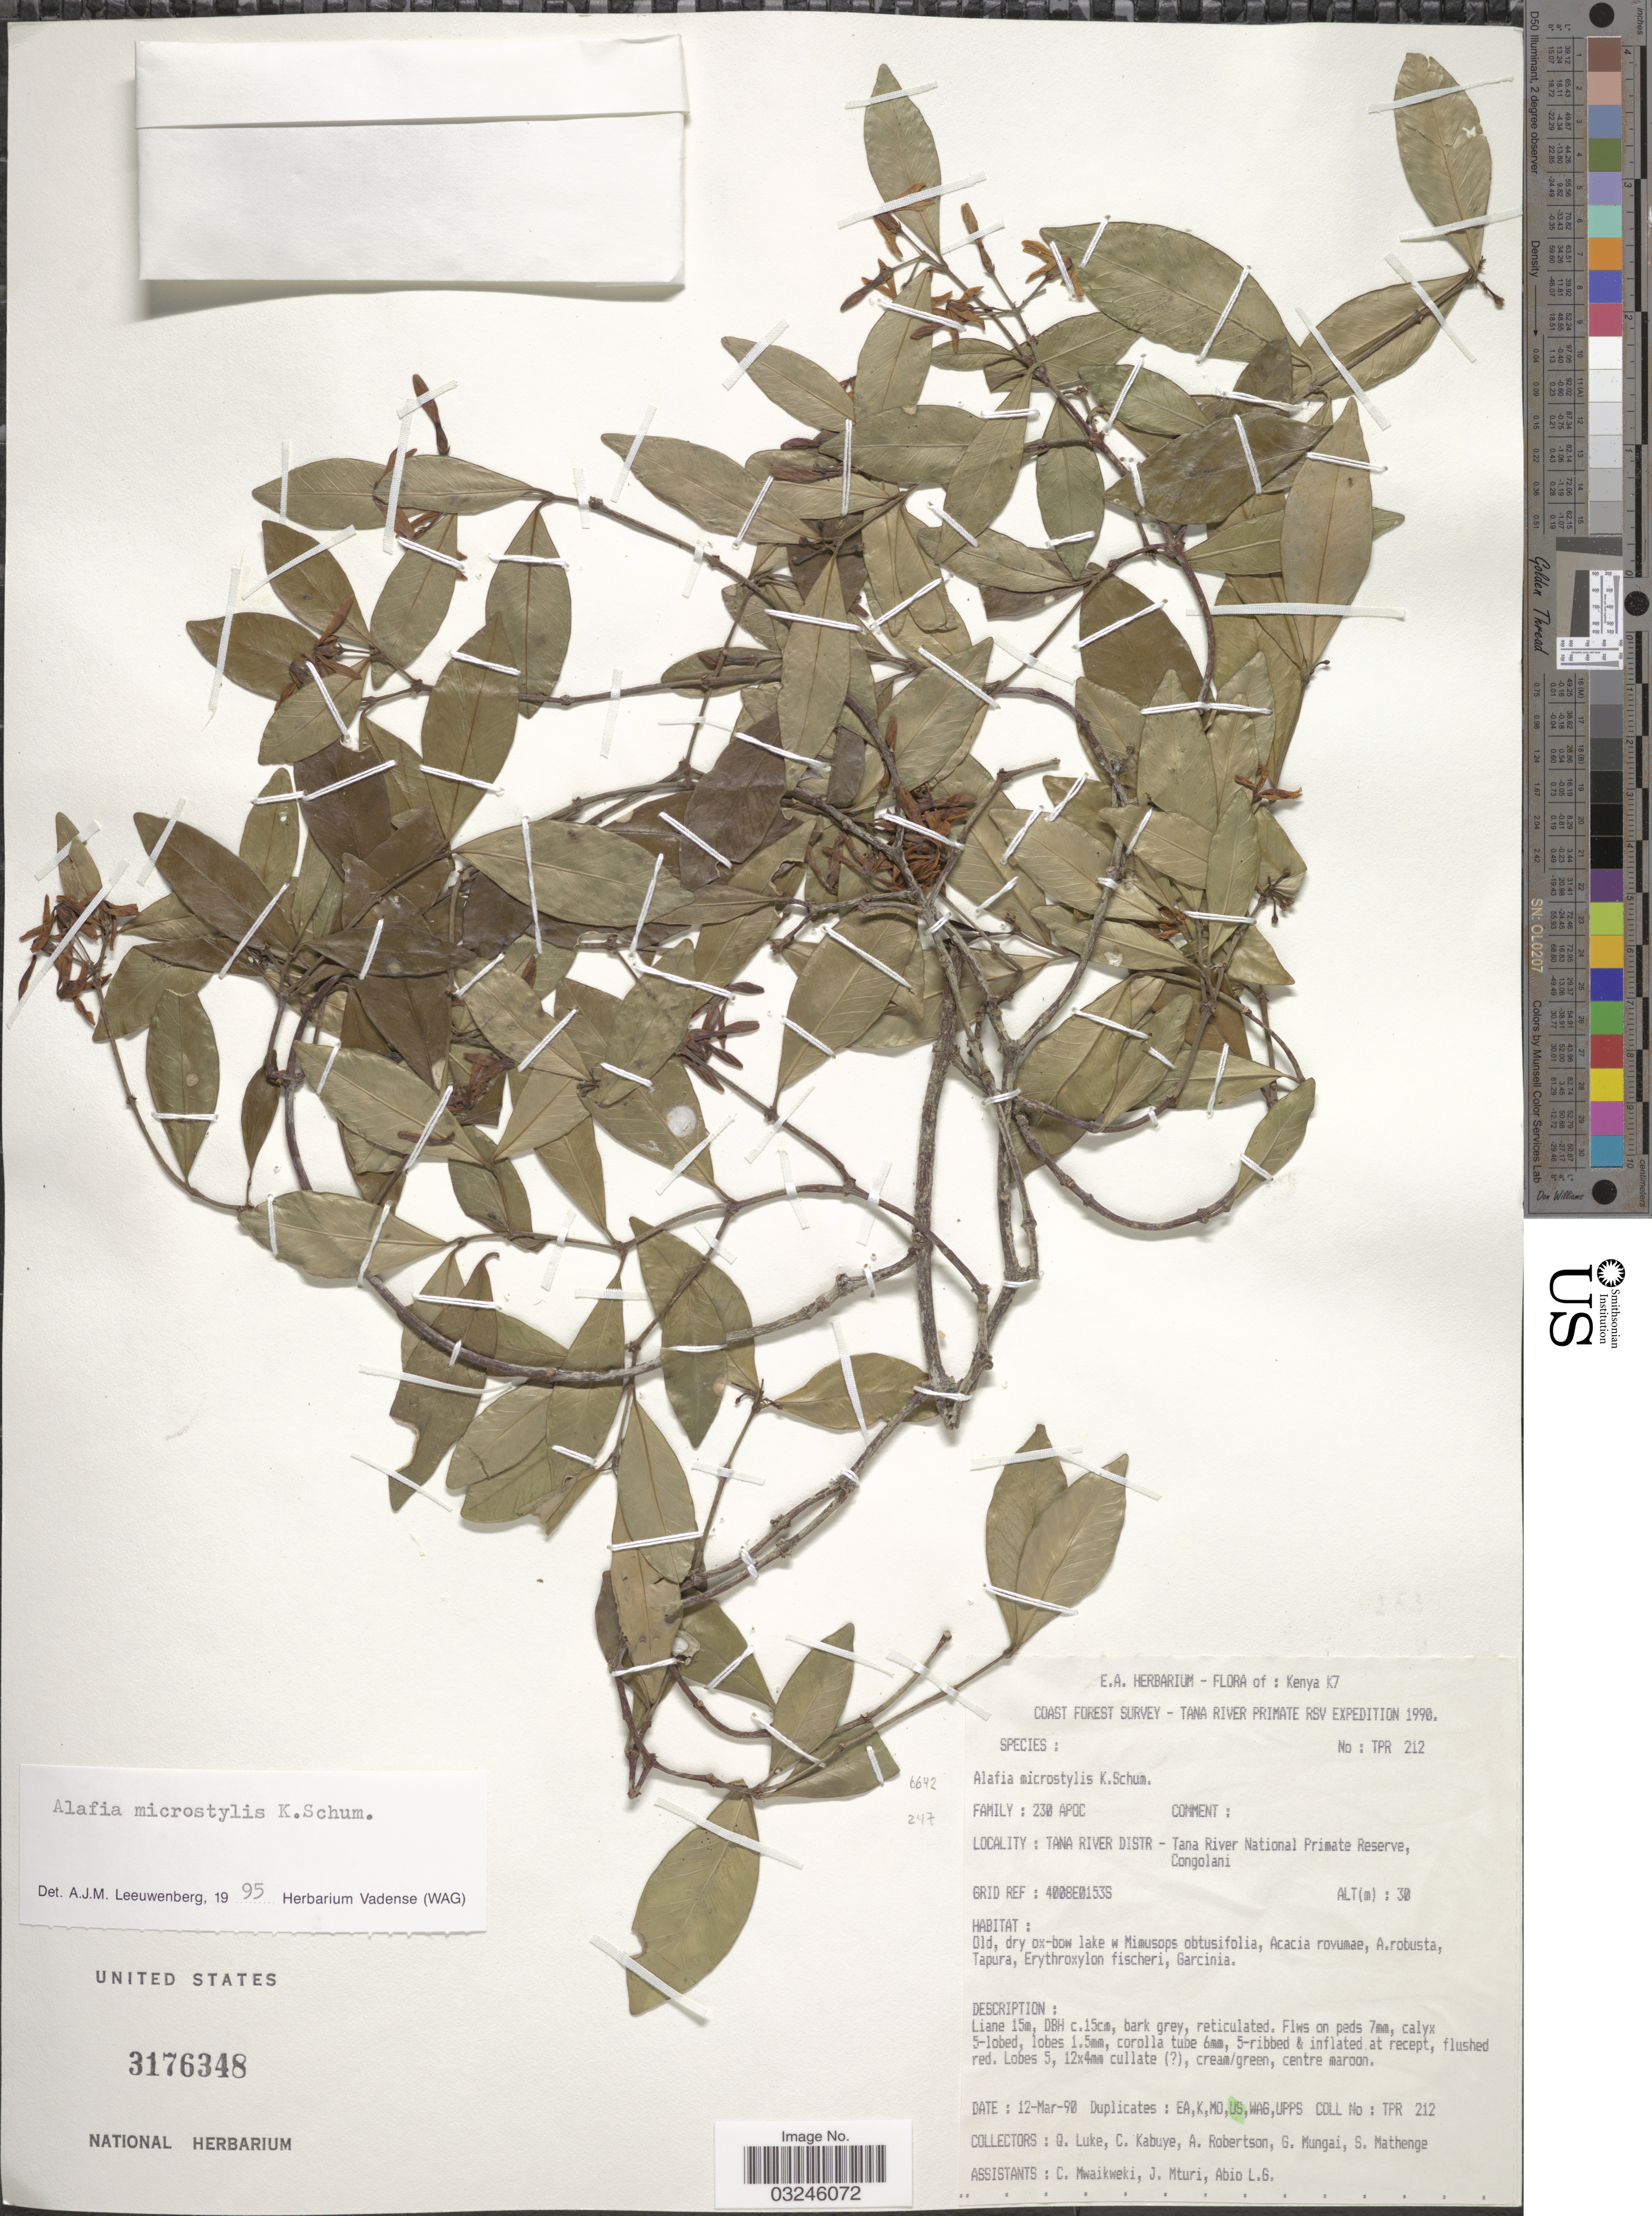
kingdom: Plantae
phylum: Tracheophyta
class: Magnoliopsida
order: Gentianales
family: Apocynaceae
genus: Alafia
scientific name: Alafia microstylis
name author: K. Schum.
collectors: Q. Luke, C. Kabuye, A. Robertson, G. Mungai & et al.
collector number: TPR212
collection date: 1990-03-12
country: Kenya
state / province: Tana River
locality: K7. Coast. Tana River Distr - Tana River National Primate Reserve, Congolani.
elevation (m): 30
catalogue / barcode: US 3176348